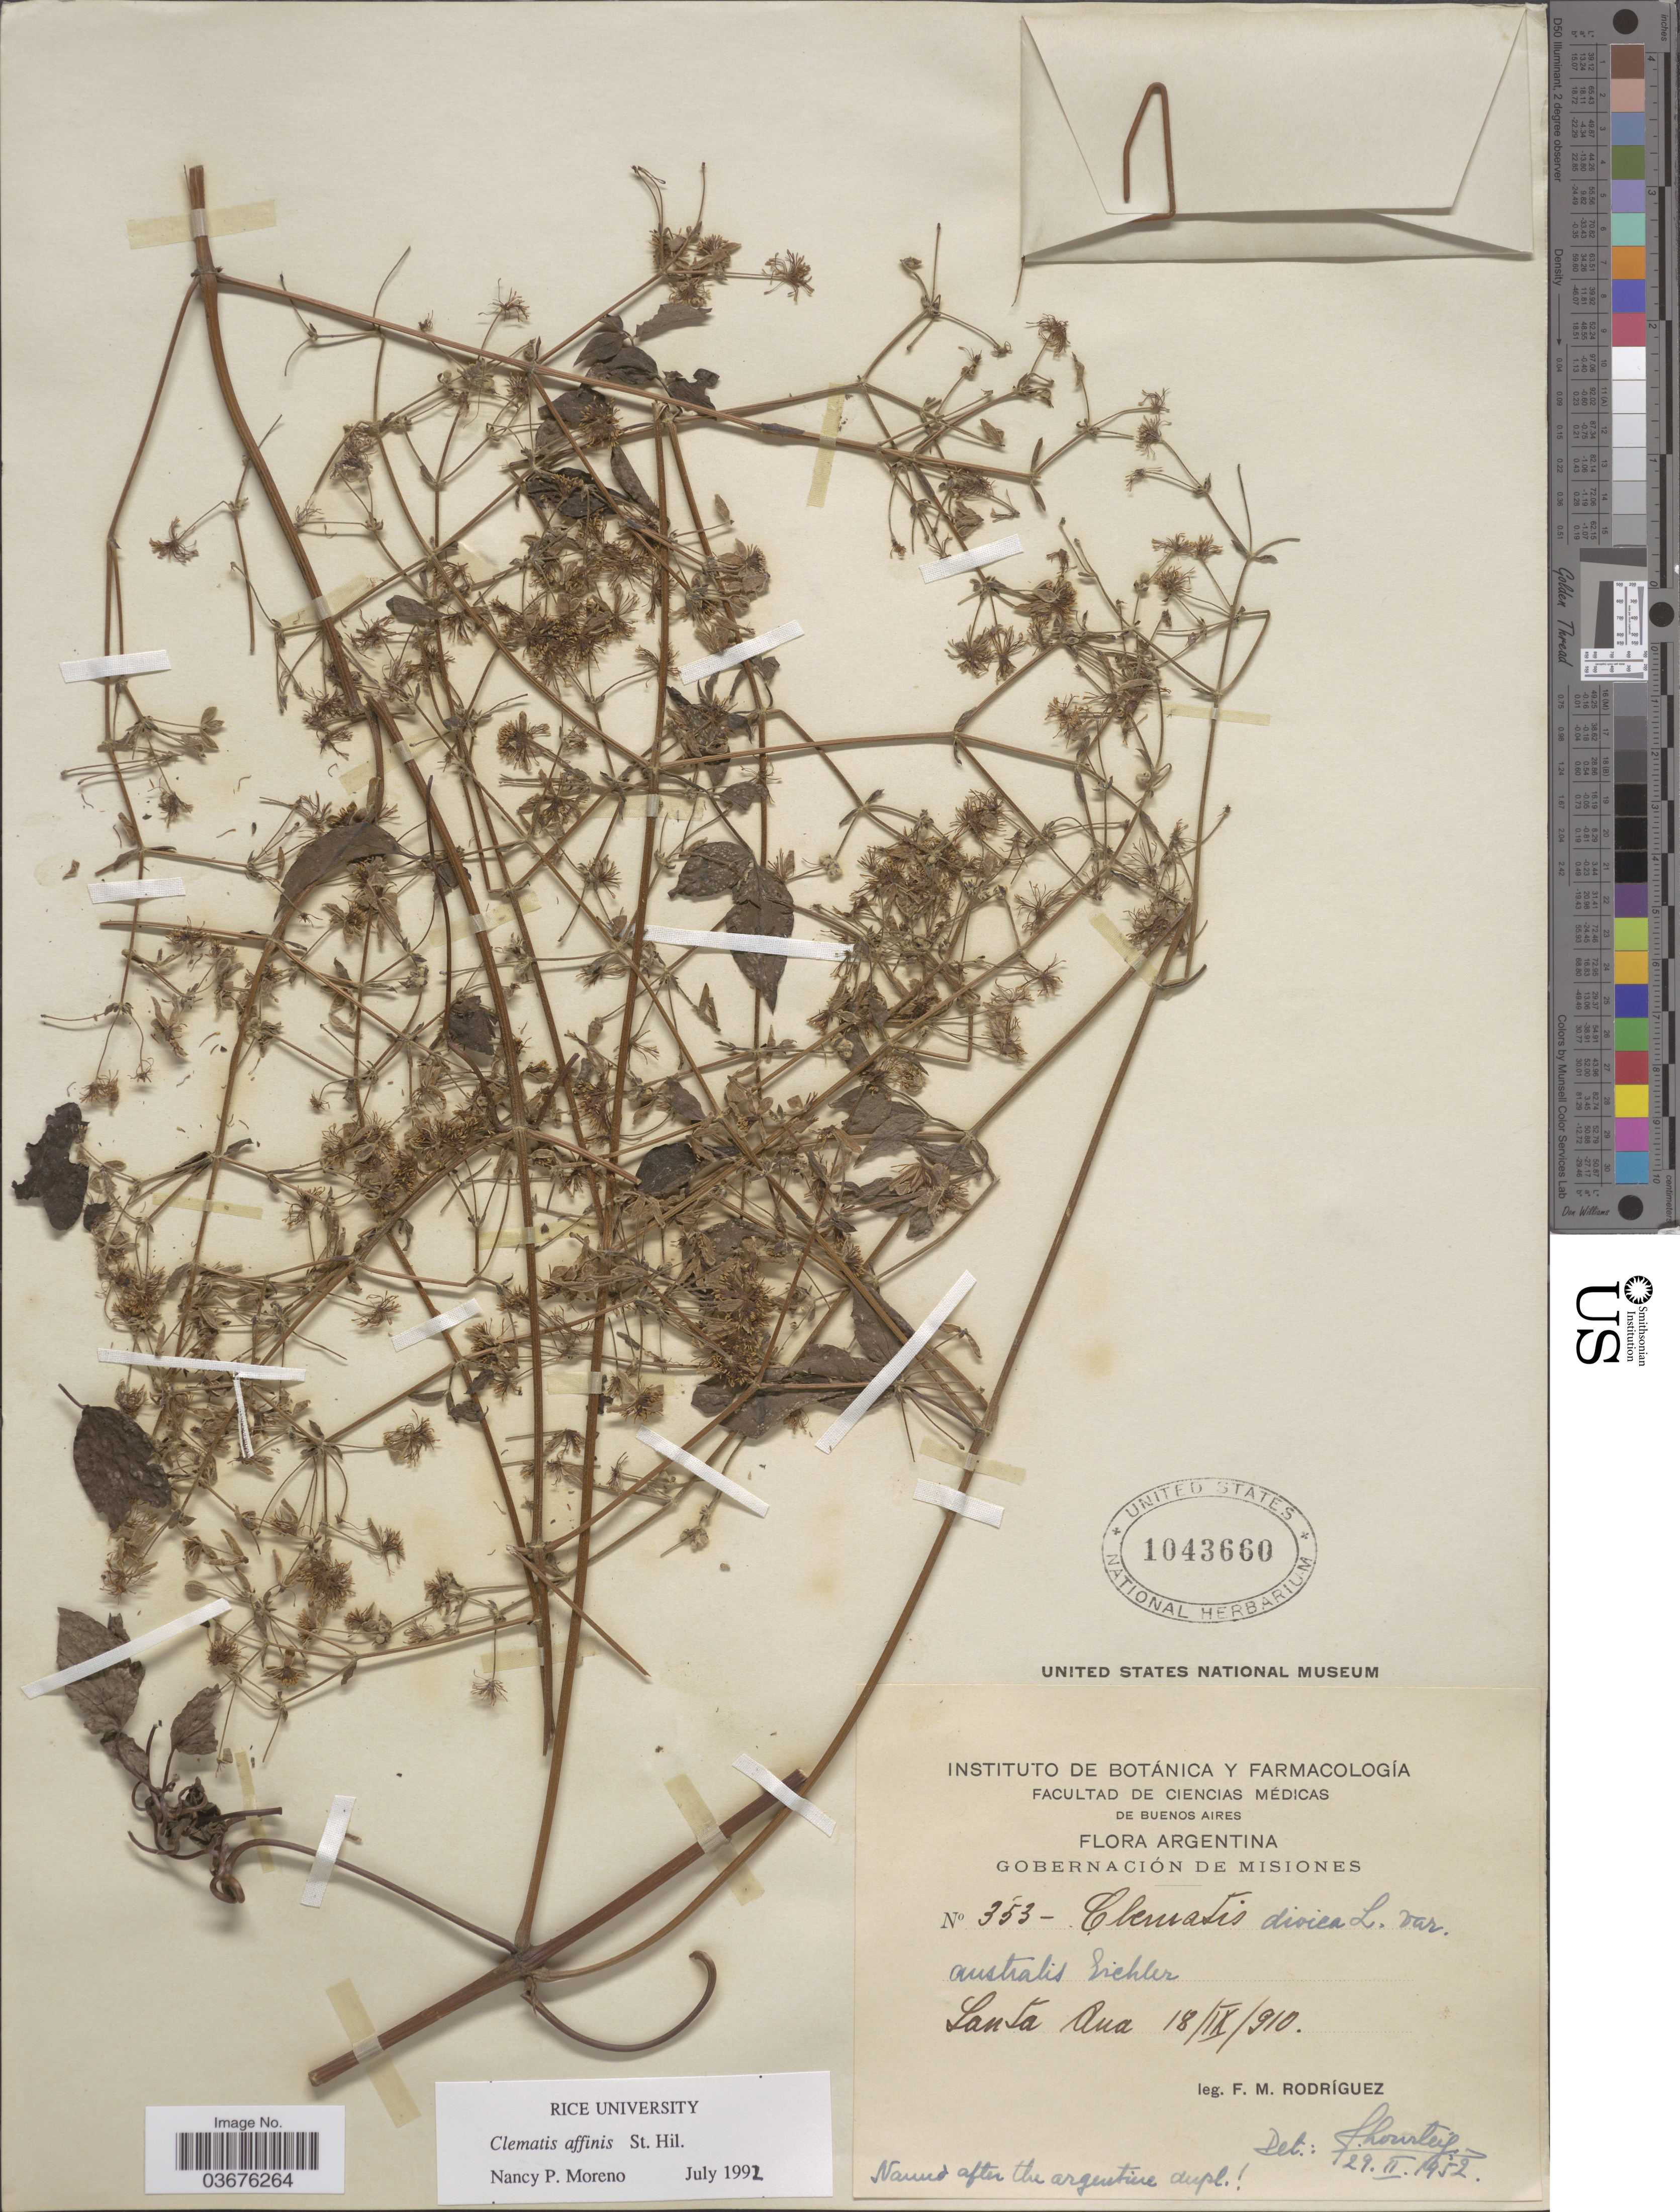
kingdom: Plantae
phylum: Tracheophyta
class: Magnoliopsida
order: Ranunculales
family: Ranunculaceae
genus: Clematis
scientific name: Clematis affinis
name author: A. St.-Hil.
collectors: F. M. Rodriguez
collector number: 353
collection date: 1910-09-18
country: Argentina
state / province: Misiones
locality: Gobernación de Misiones. Santa Ana.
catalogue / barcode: US 1043660